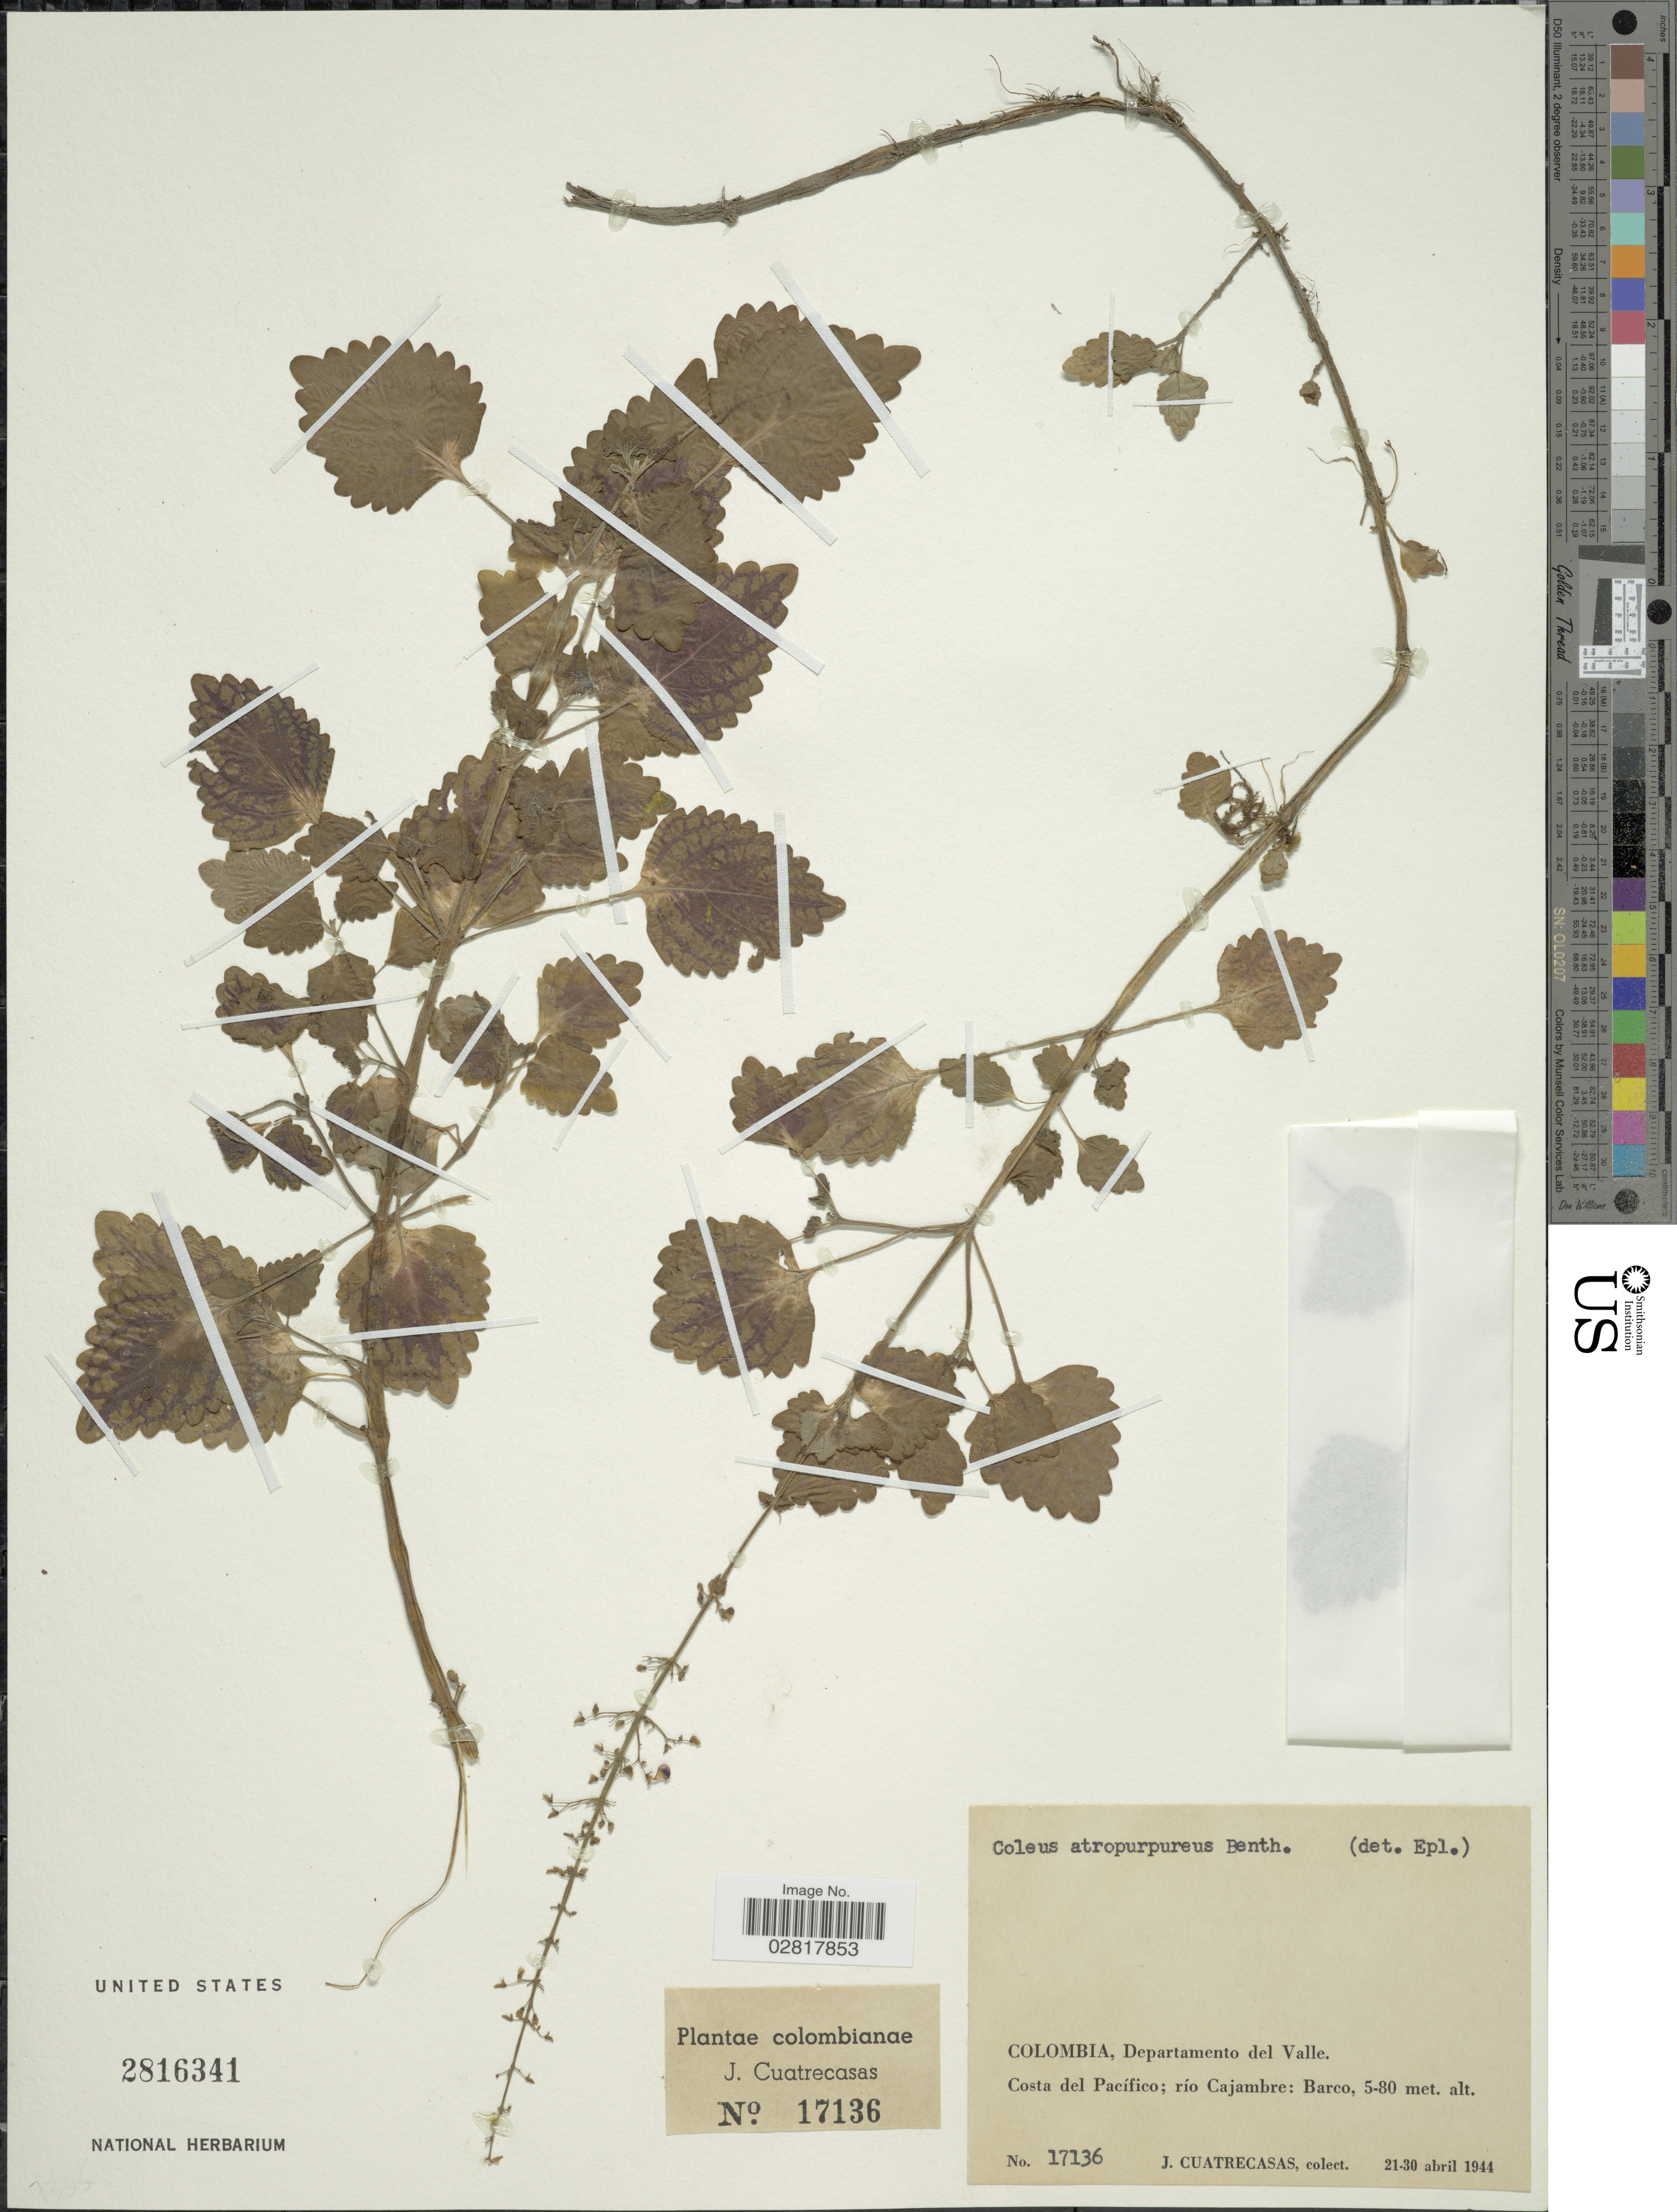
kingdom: Plantae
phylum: Tracheophyta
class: Magnoliopsida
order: Lamiales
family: Lamiaceae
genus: Plectranthus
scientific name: Plectranthus scutellarioides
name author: (L.) R. Br.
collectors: J. Cuatrecasas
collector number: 17136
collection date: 1944-04-21/1944-04-30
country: Colombia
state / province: Valle del Cauca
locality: Departamento del Valle. Costa del Pacífico; río Cajambre:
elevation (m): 5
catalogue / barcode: US 2816341